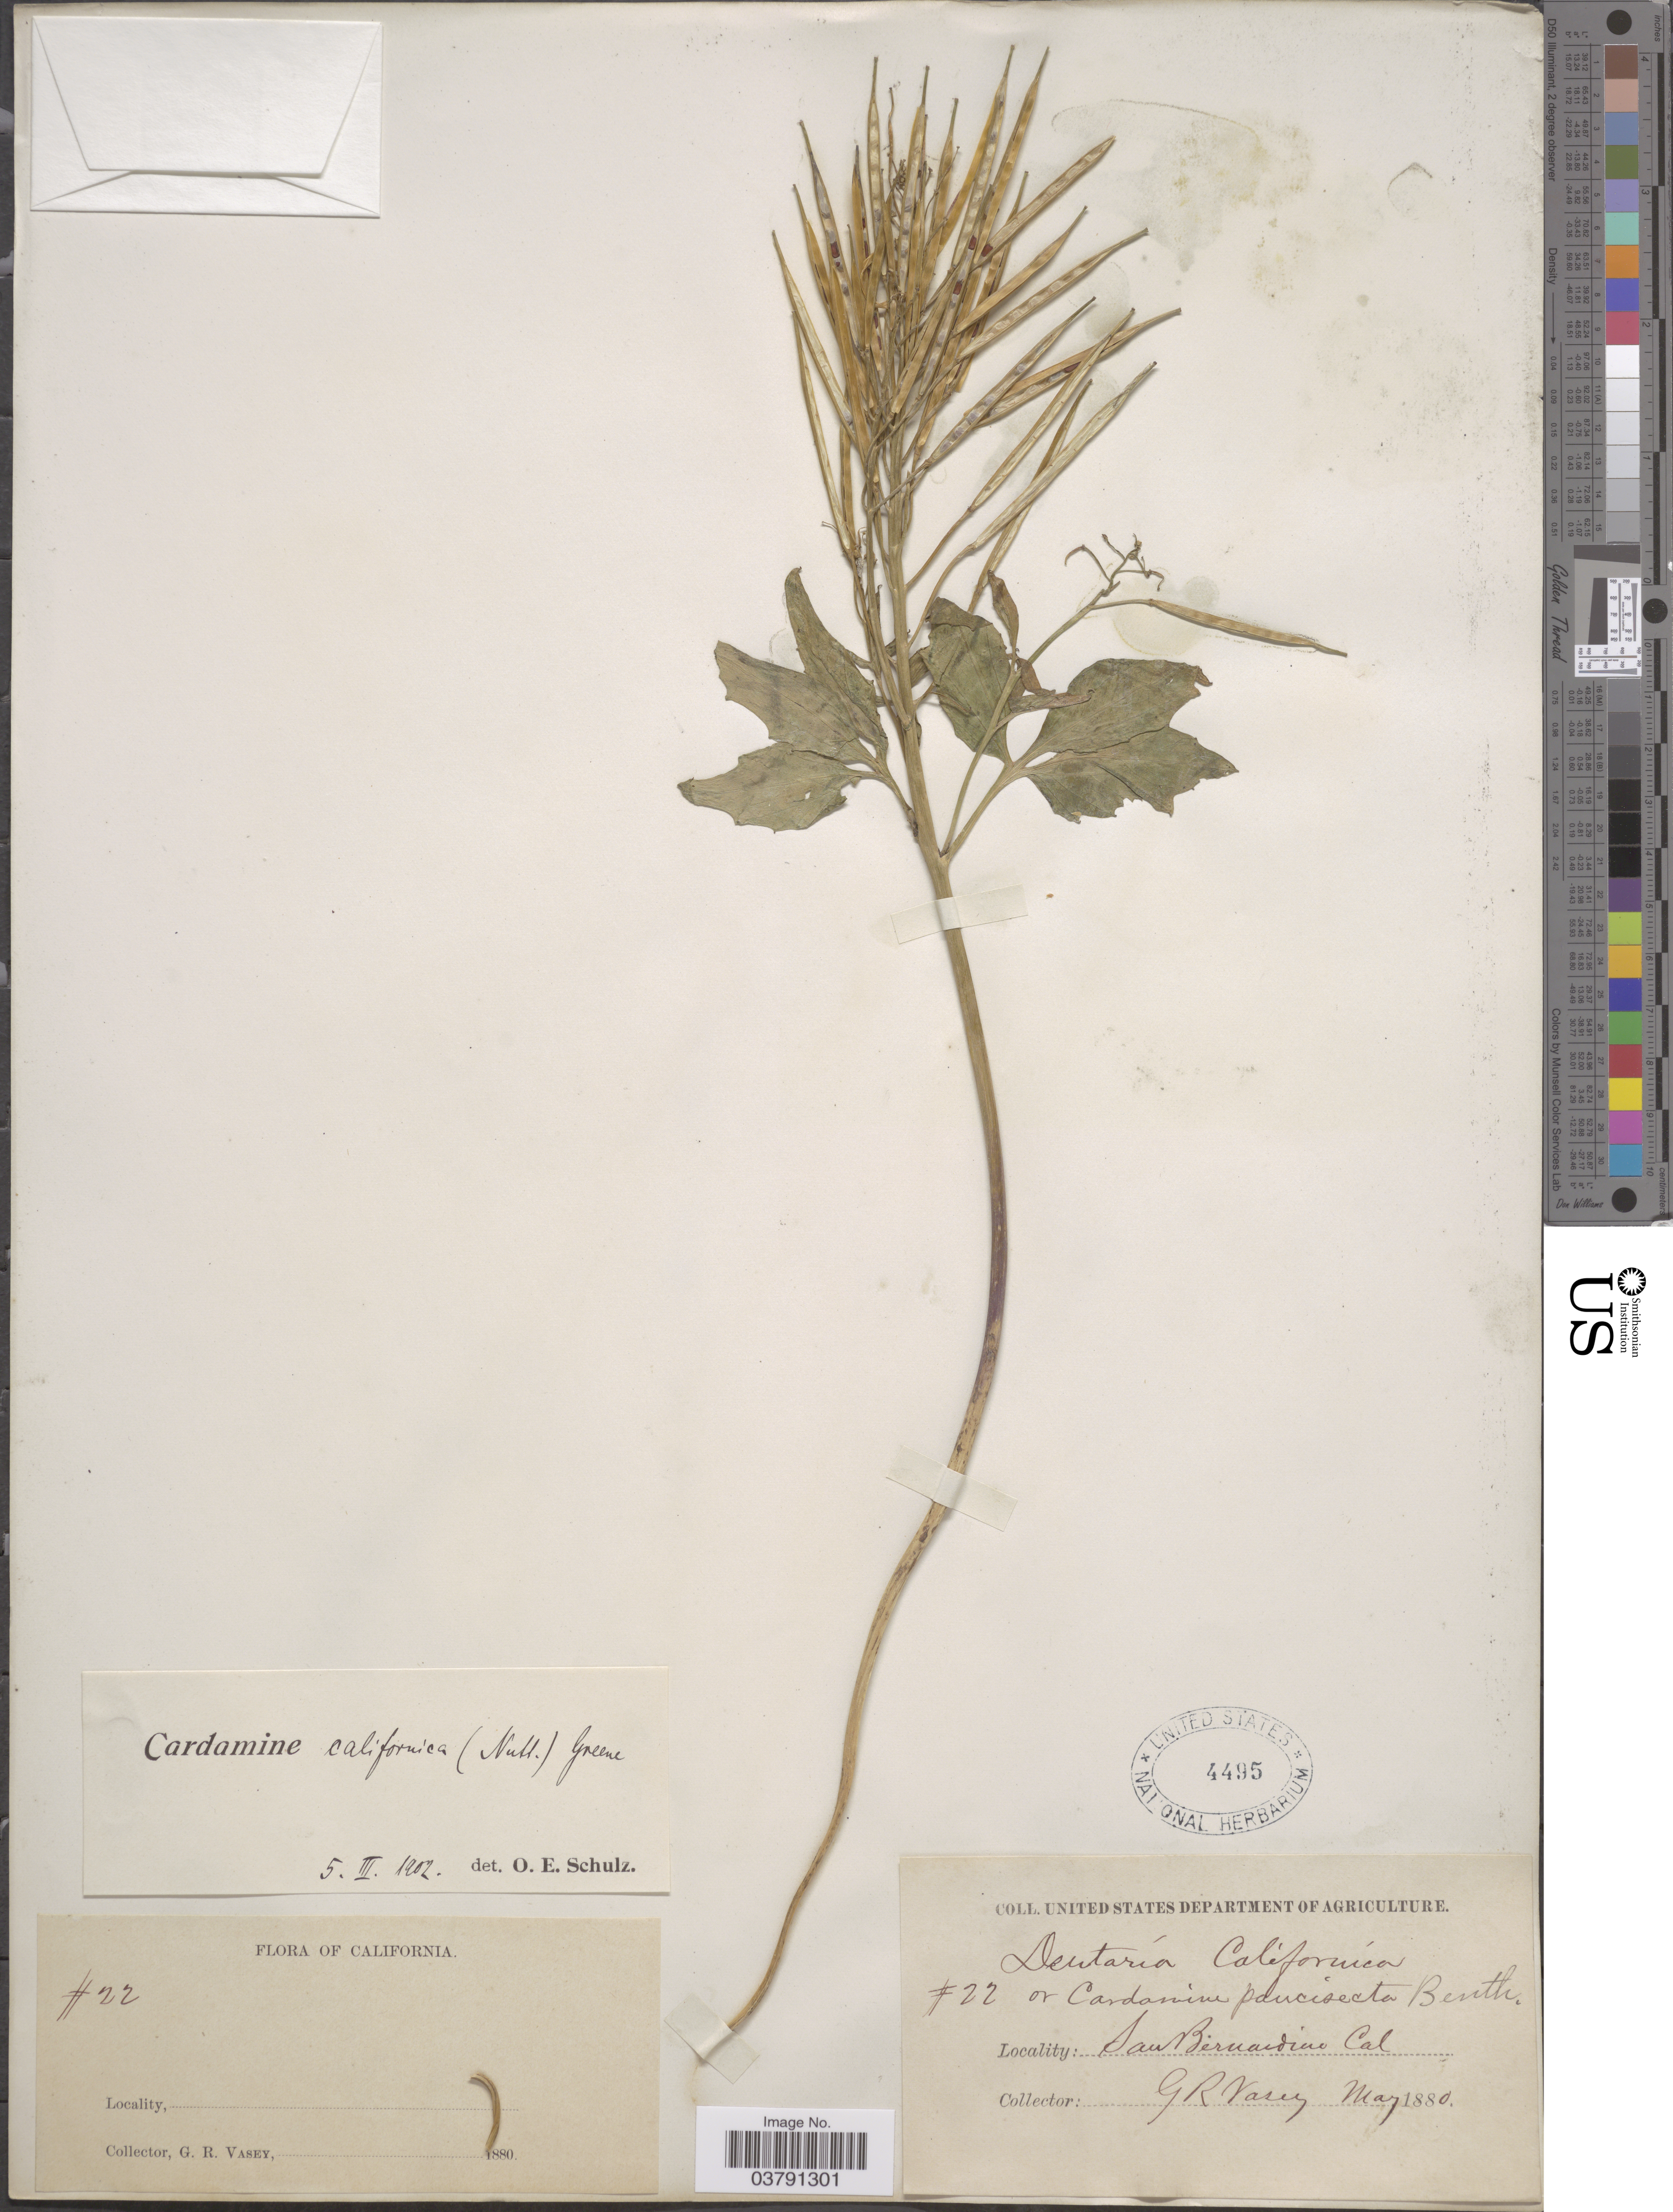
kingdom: Plantae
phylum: Tracheophyta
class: Magnoliopsida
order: Brassicales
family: Brassicaceae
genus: Dentaria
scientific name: Dentaria californica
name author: Nutt.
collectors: G. R. Vasey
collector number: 22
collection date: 1880-05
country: United States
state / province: California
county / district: San Bernardino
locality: San Bernardino.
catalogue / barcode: US 4495